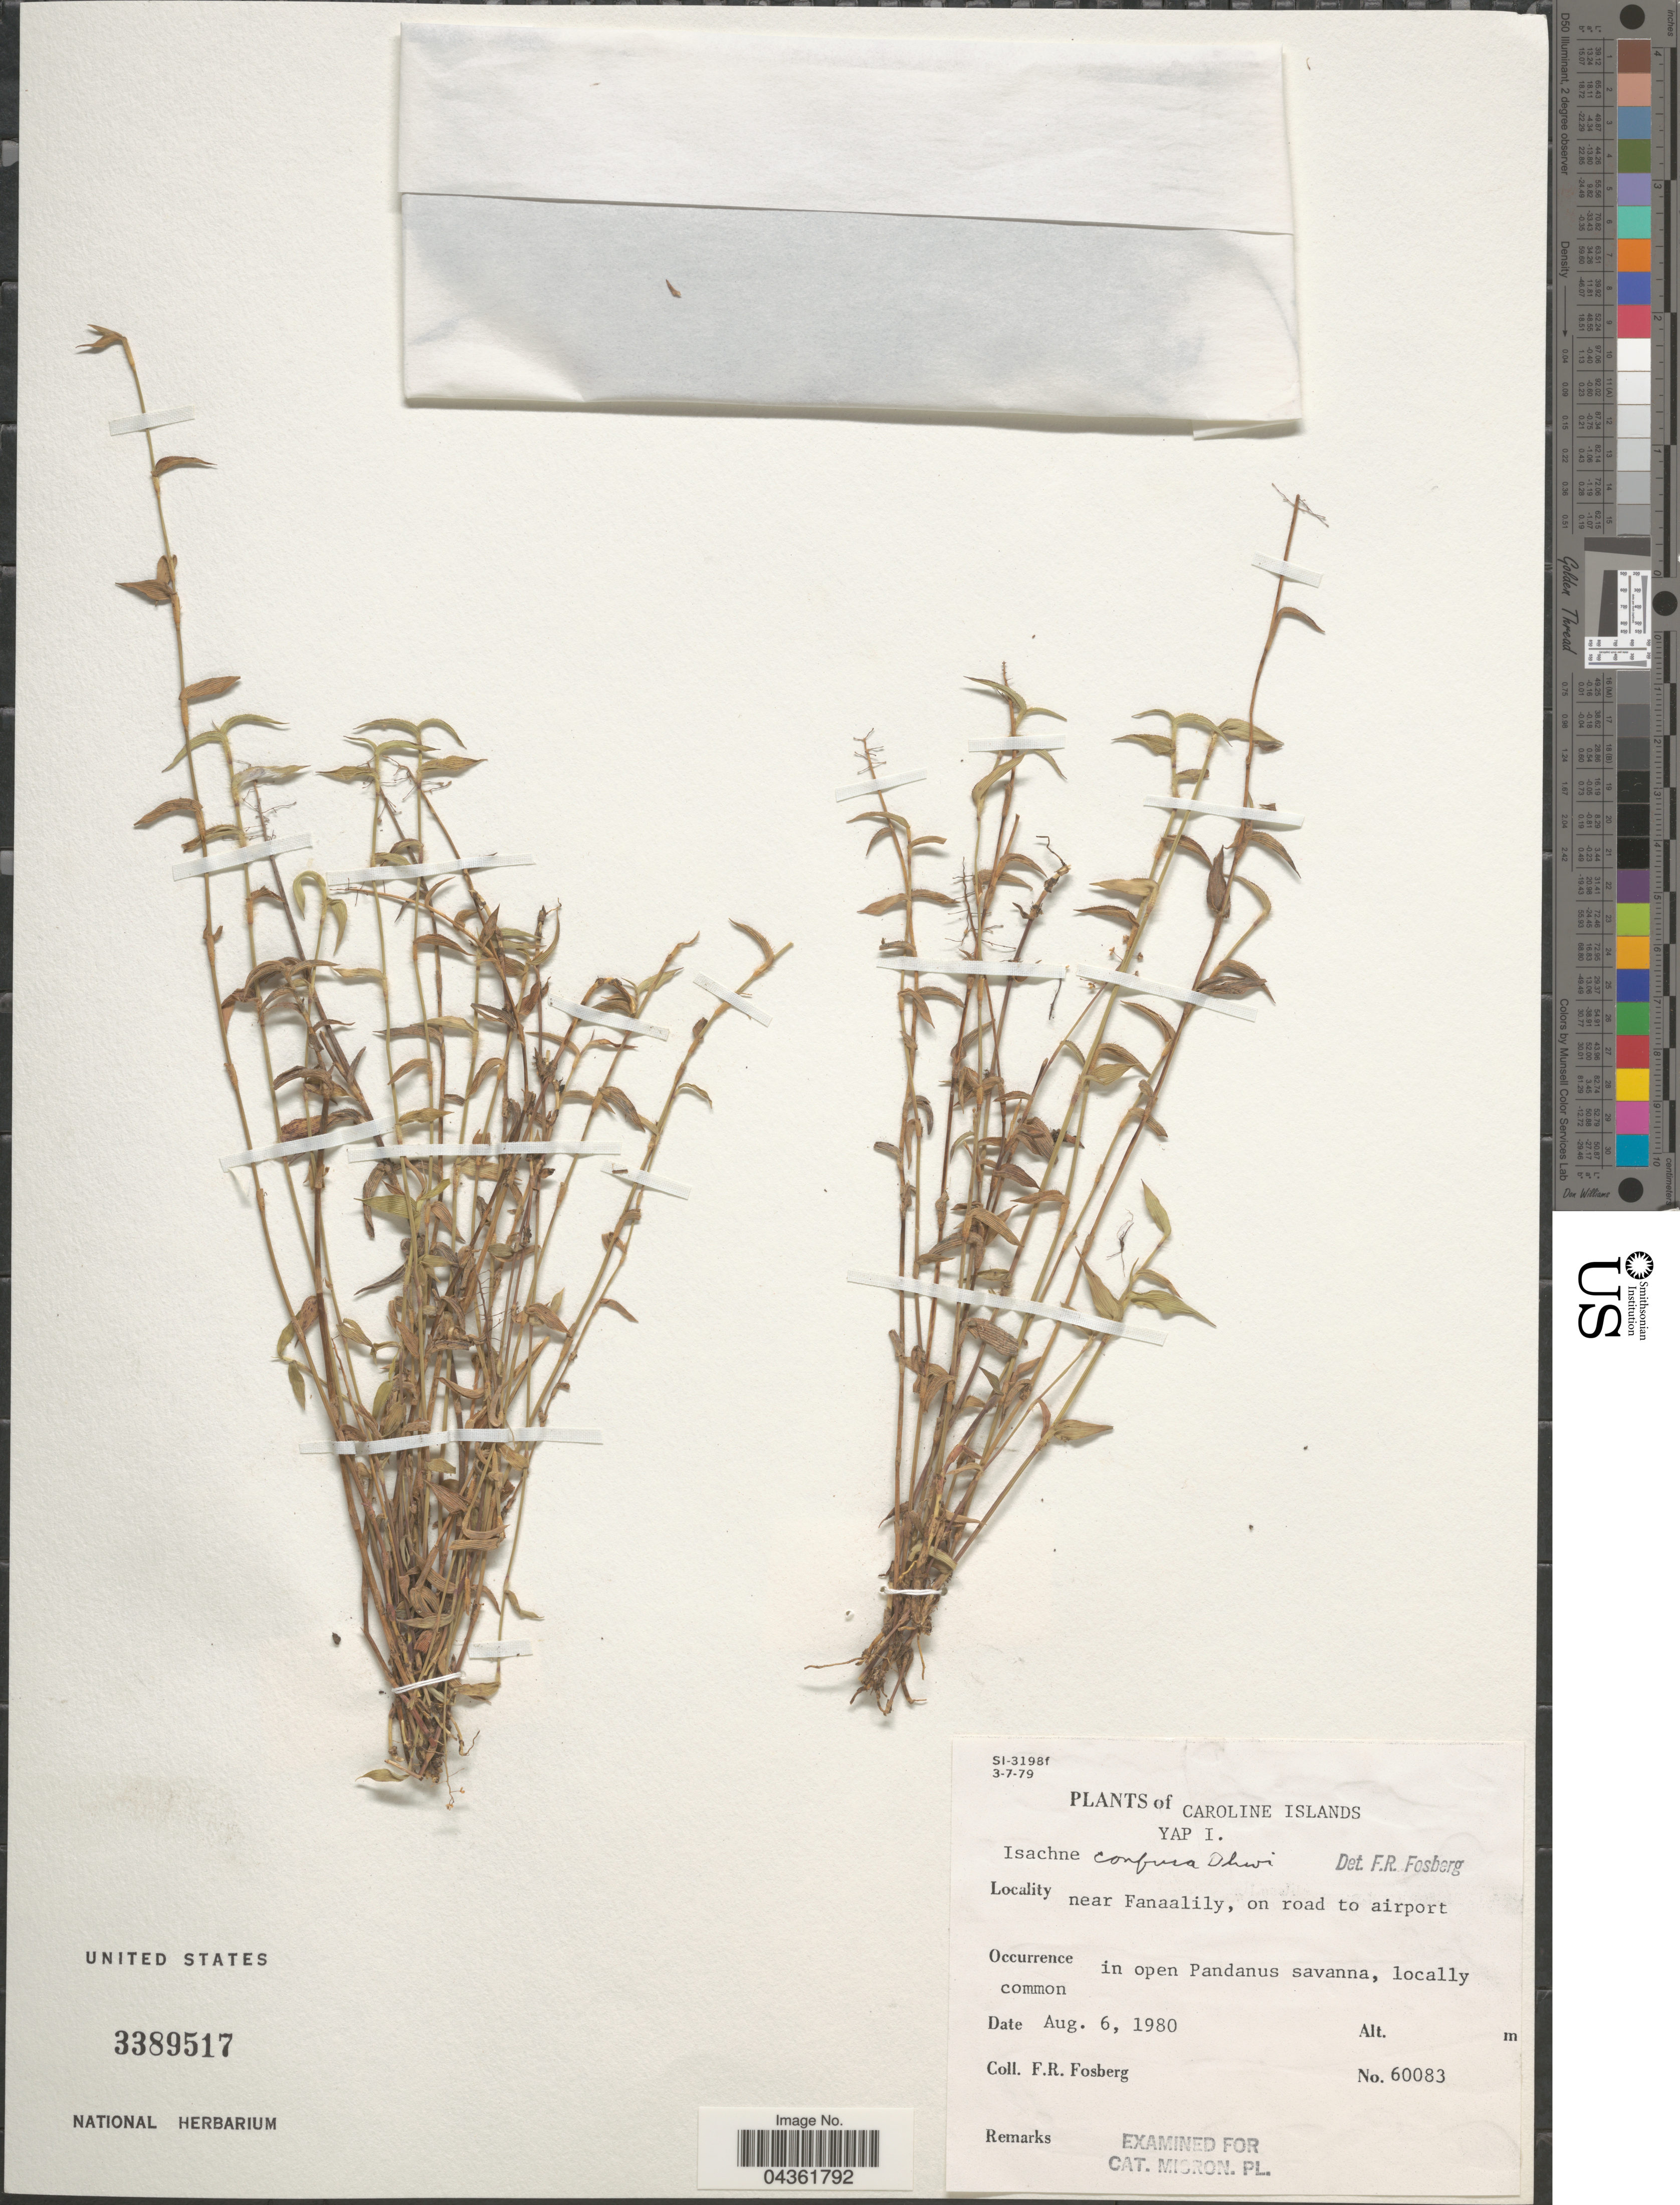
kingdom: Plantae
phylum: Tracheophyta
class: Liliopsida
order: Poales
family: Poaceae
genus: Isachne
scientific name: Isachne confusa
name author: Ohwi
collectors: F. R. Fosberg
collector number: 60083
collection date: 1980-08-06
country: Micronesia, Federated States of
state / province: Yap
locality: Caroline Islands. Yap I. Isachne confura [interpreted] Dhwi [interpreted]. Near Fanaalily, on road to airport. In open Pandanus savanna, locally common.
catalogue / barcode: US 3389517